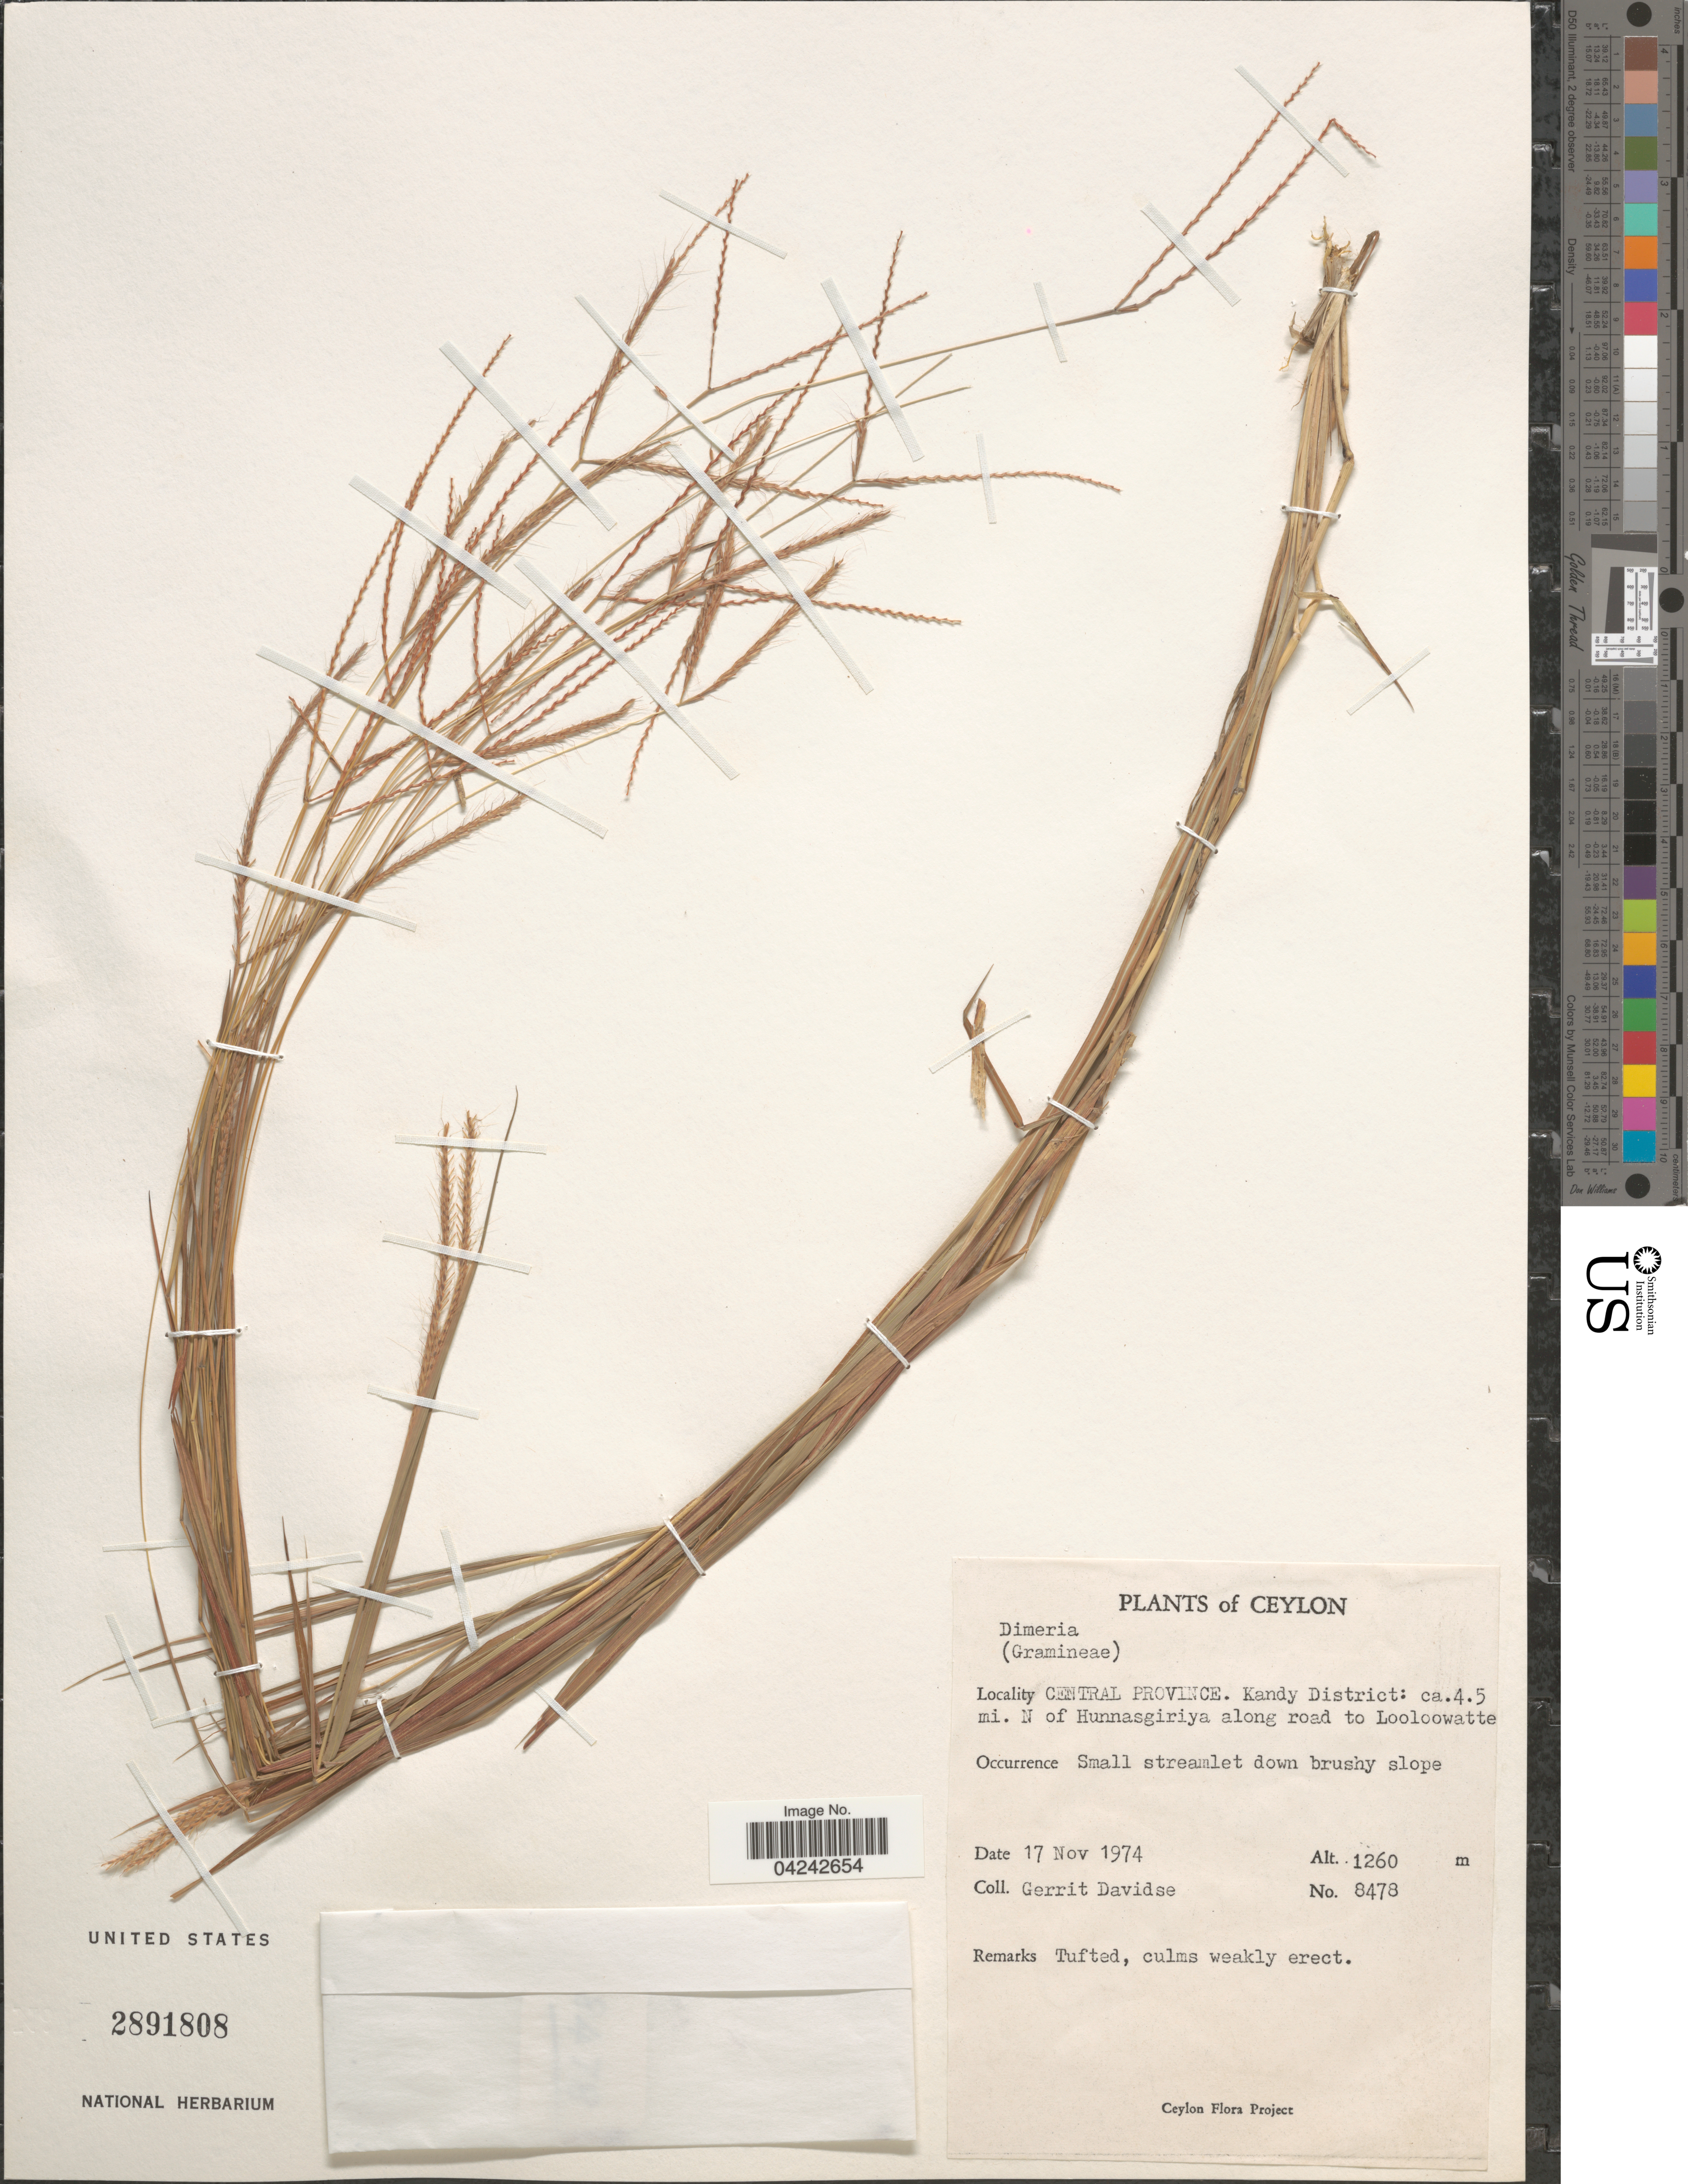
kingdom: Plantae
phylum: Tracheophyta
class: Liliopsida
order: Poales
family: Poaceae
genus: Dimeria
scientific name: Dimeria sp.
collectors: G. Davidse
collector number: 8478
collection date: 1974-11-17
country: Sri Lanka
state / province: Central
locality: Ceylon. Kandy District: ca. 4.5 mi. N of Hunnasgiriya along road to Looloowatte.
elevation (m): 1260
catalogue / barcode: US 2891808